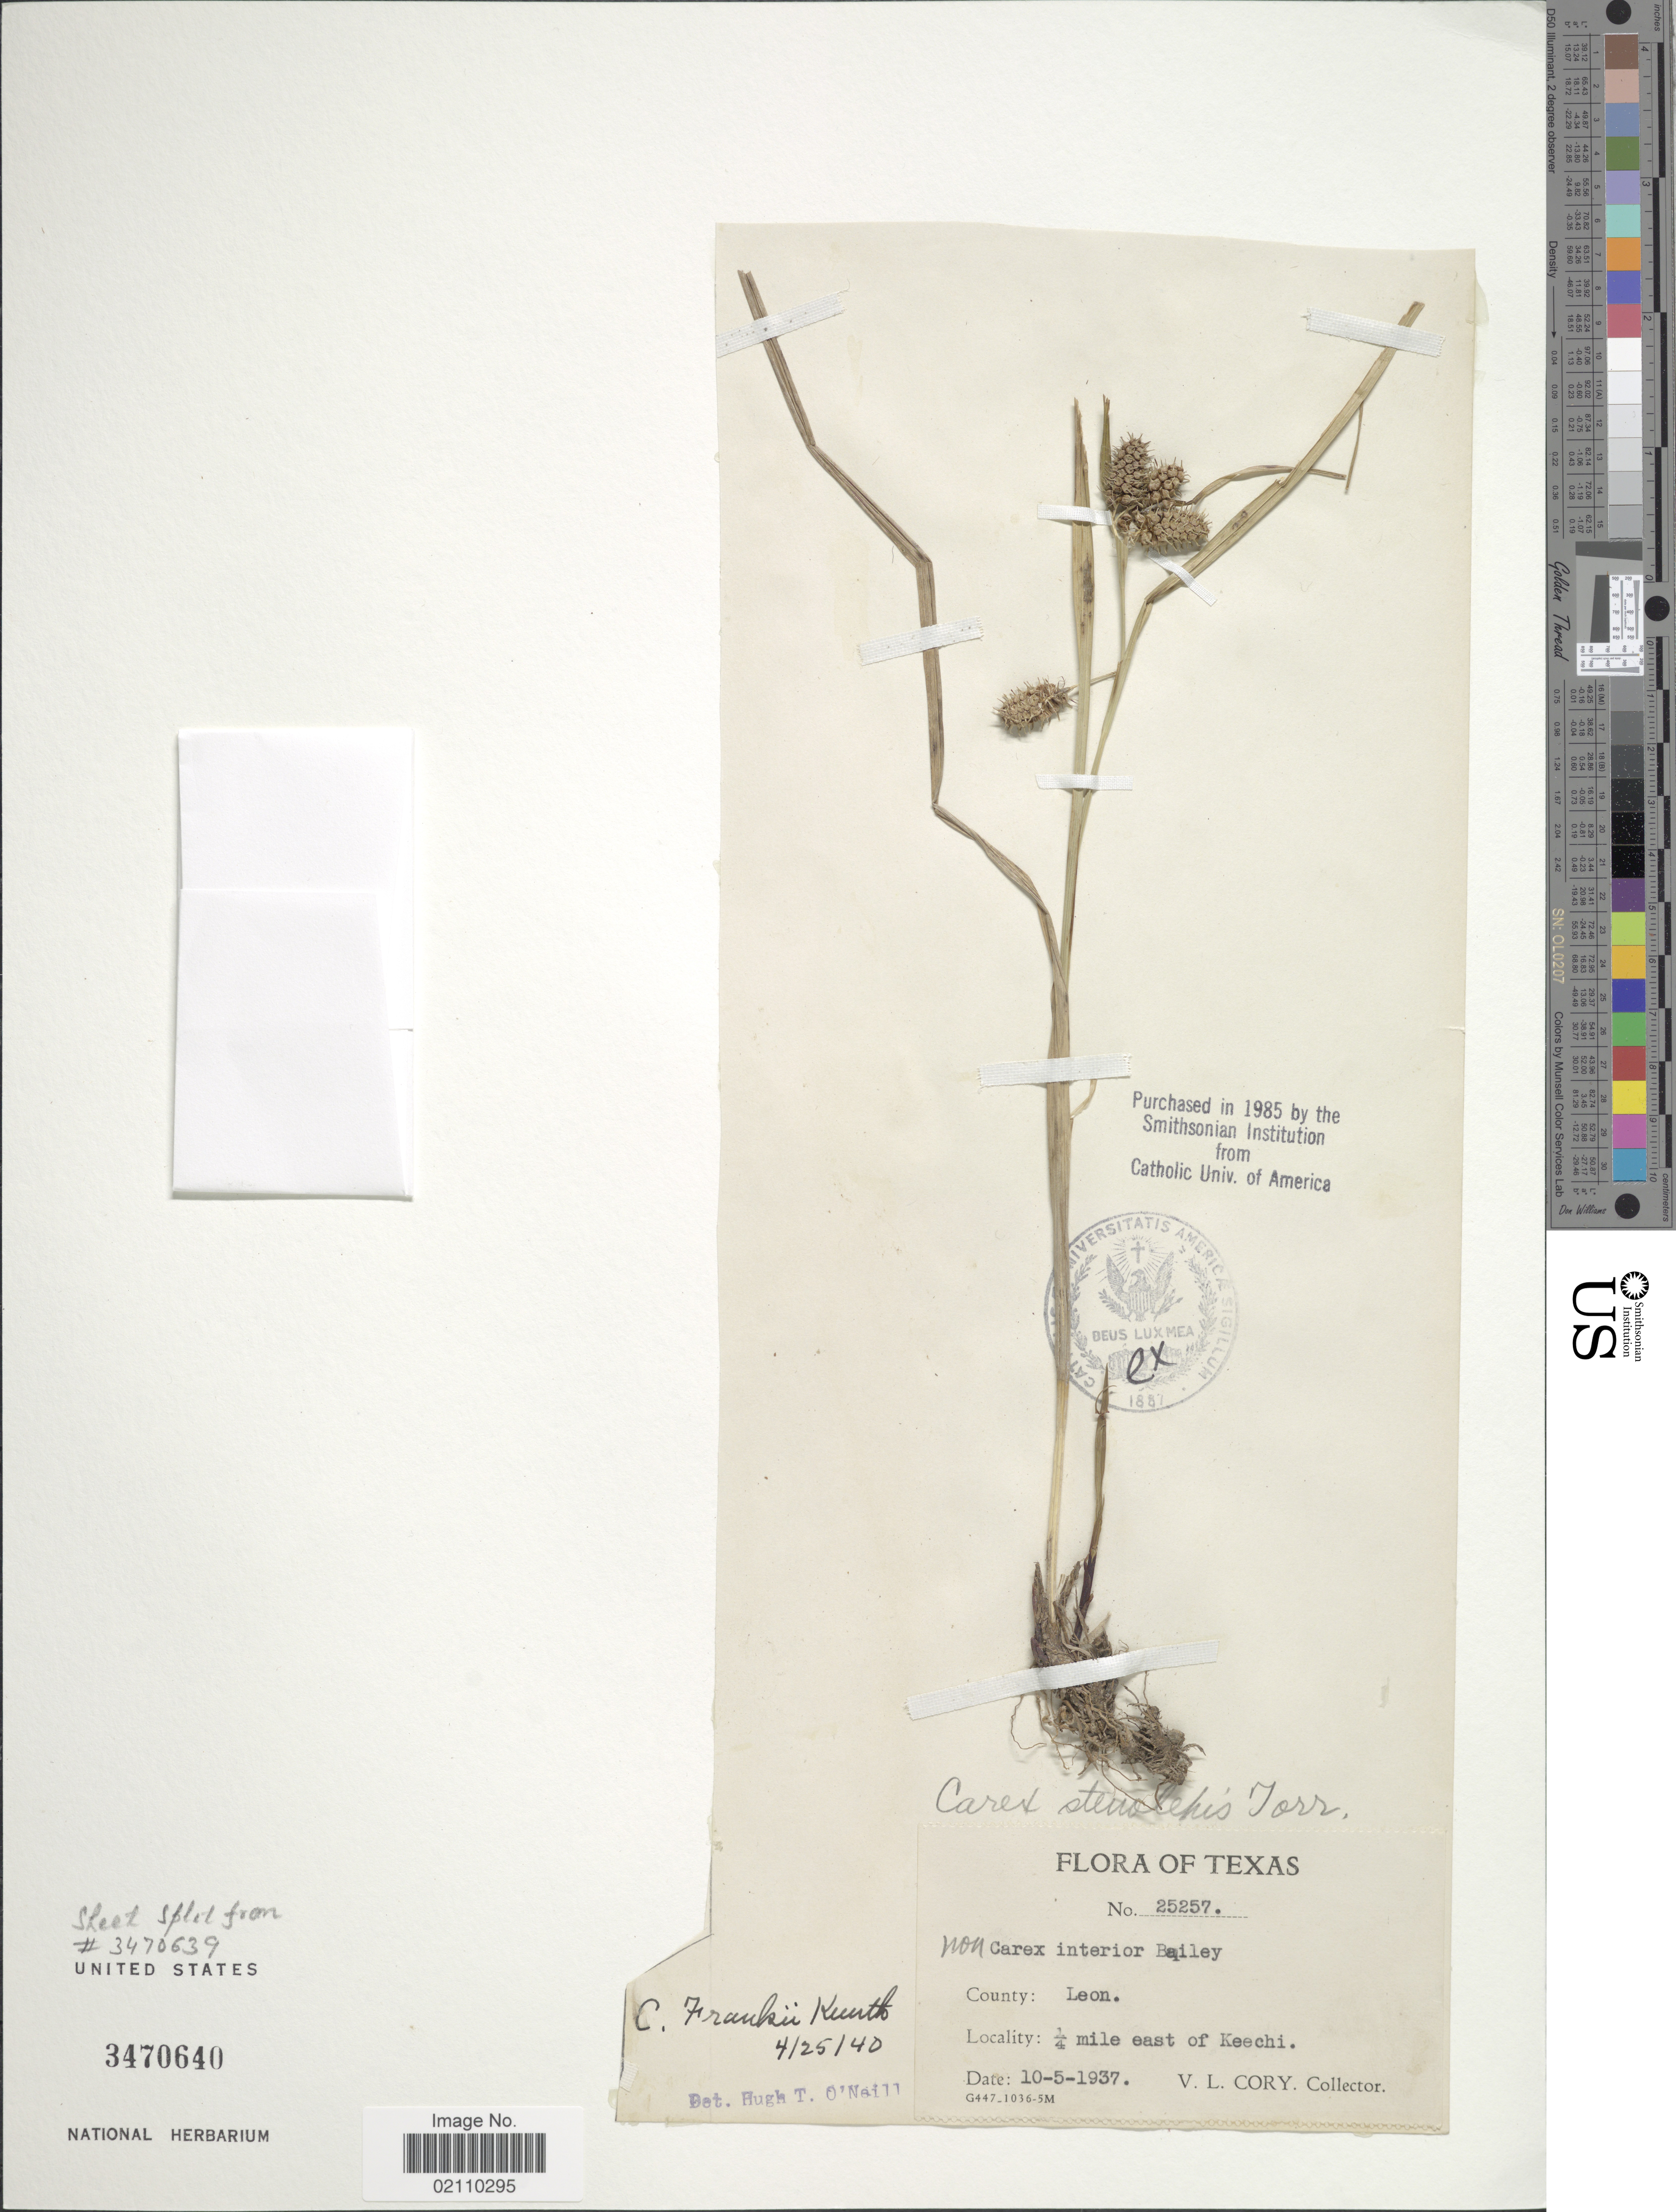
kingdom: Plantae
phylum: Tracheophyta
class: Liliopsida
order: Poales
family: Cyperaceae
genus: Carex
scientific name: Carex frankii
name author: Kunth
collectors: V. Cory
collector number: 25257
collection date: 1937-10-05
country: United States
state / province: Texas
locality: County: Leon, 1/4 mile east of Keechi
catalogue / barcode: US 3470640